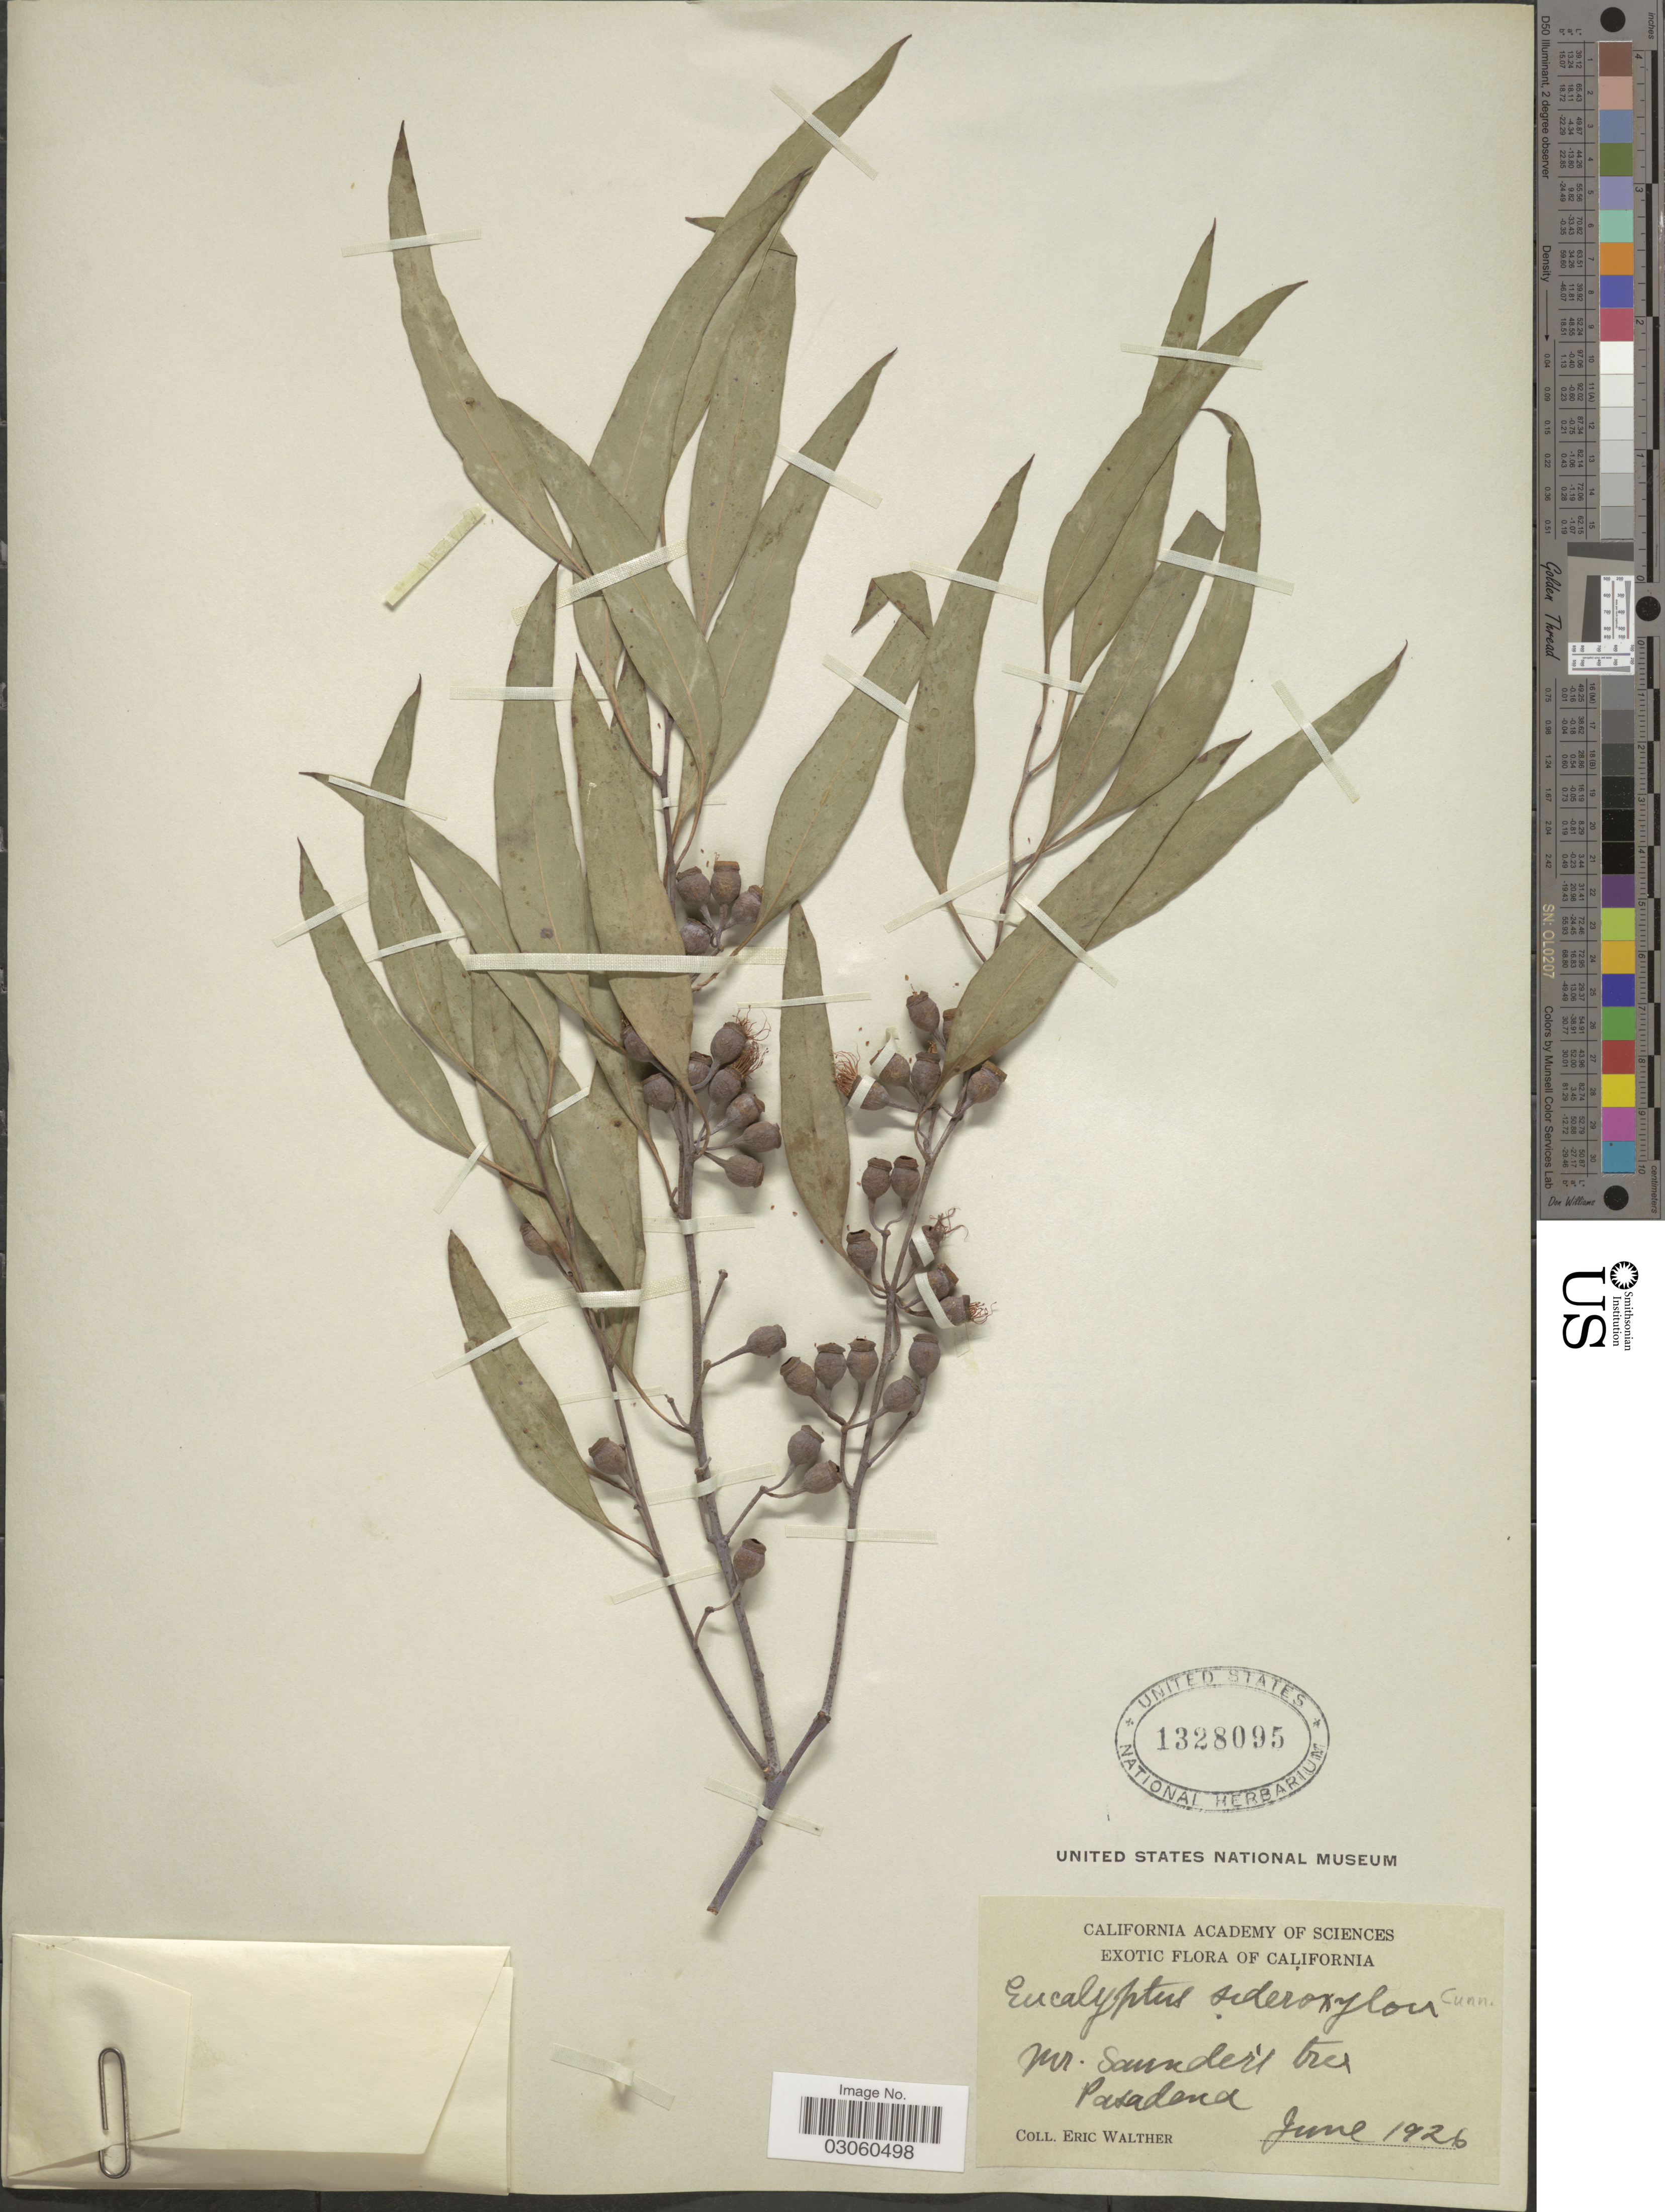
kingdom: Plantae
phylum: Tracheophyta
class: Magnoliopsida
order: Myrtales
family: Myrtaceae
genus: Eucalyptus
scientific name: Eucalyptus sideroxylon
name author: A. Cunn. ex Woolls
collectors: E. Walther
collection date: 1926-06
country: United States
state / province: California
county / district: Los Angeles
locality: Pasadena.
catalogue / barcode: US 1328095